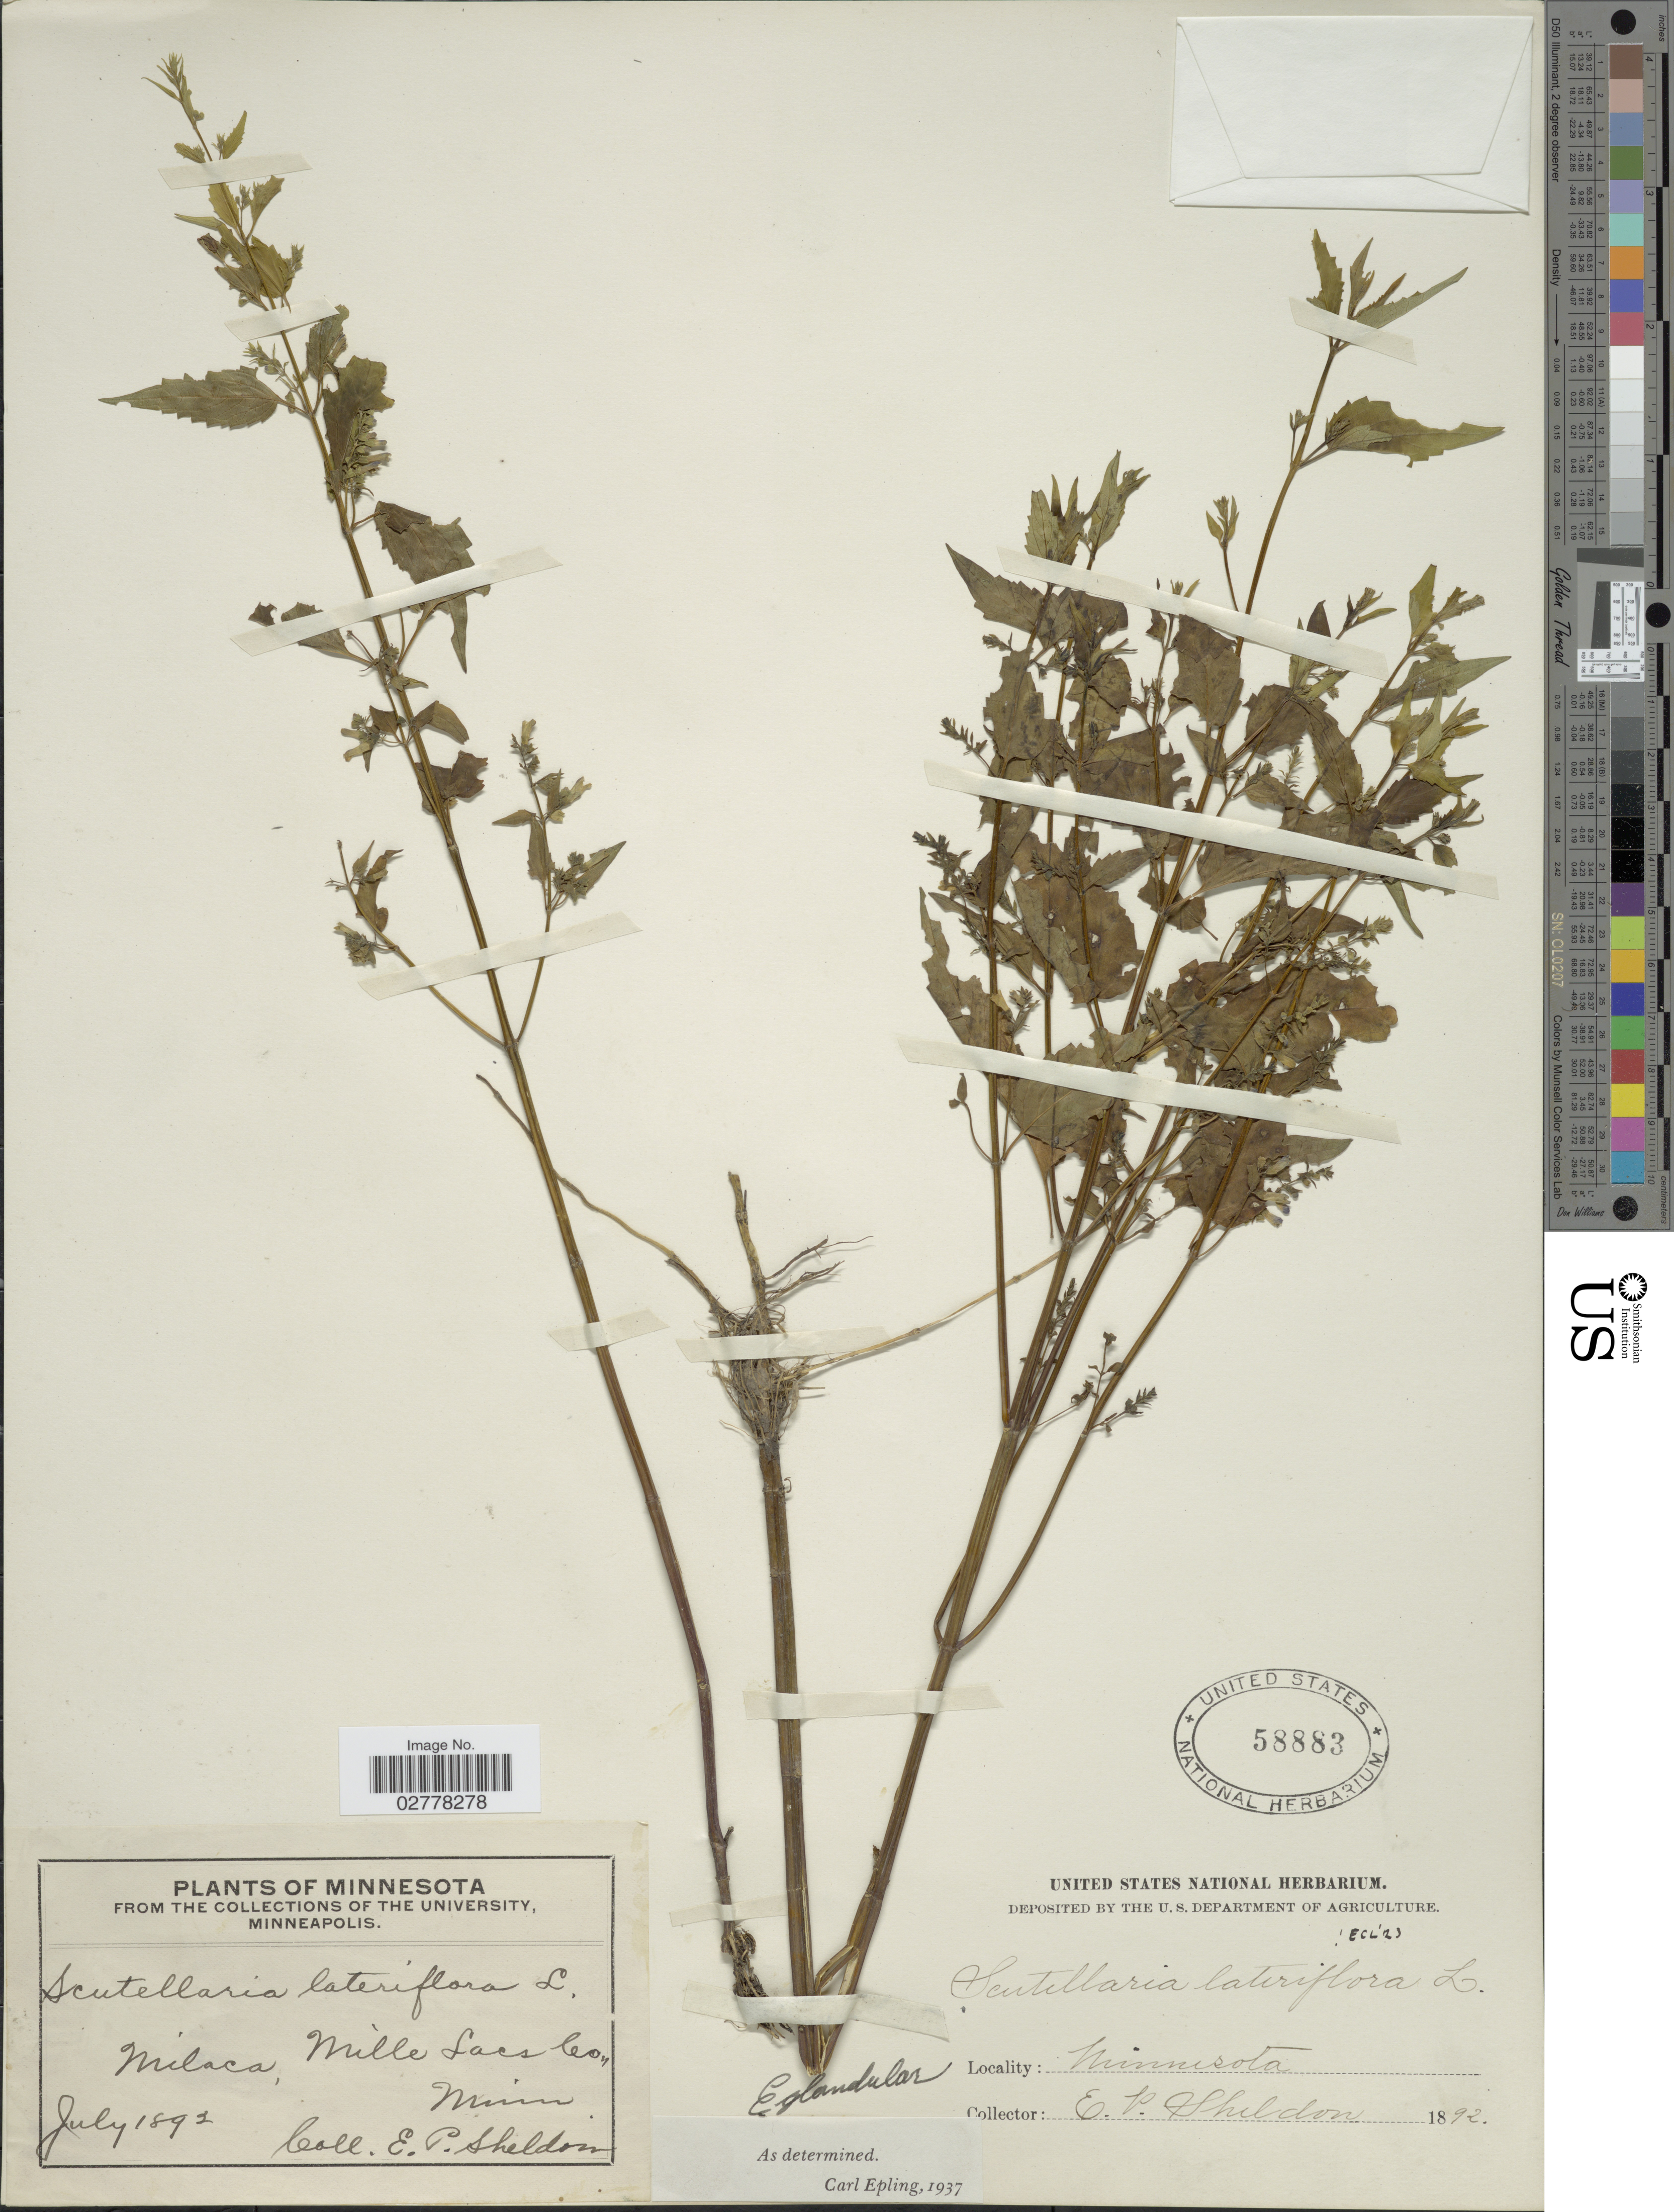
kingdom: Plantae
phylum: Tracheophyta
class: Magnoliopsida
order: Lamiales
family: Lamiaceae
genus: Scutellaria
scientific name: Scutellaria lateriflora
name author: L.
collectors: E. P. Sheldon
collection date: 1892-07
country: United States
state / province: Minnesota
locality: Milaca, Mille Lacs Co.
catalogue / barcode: US 58883